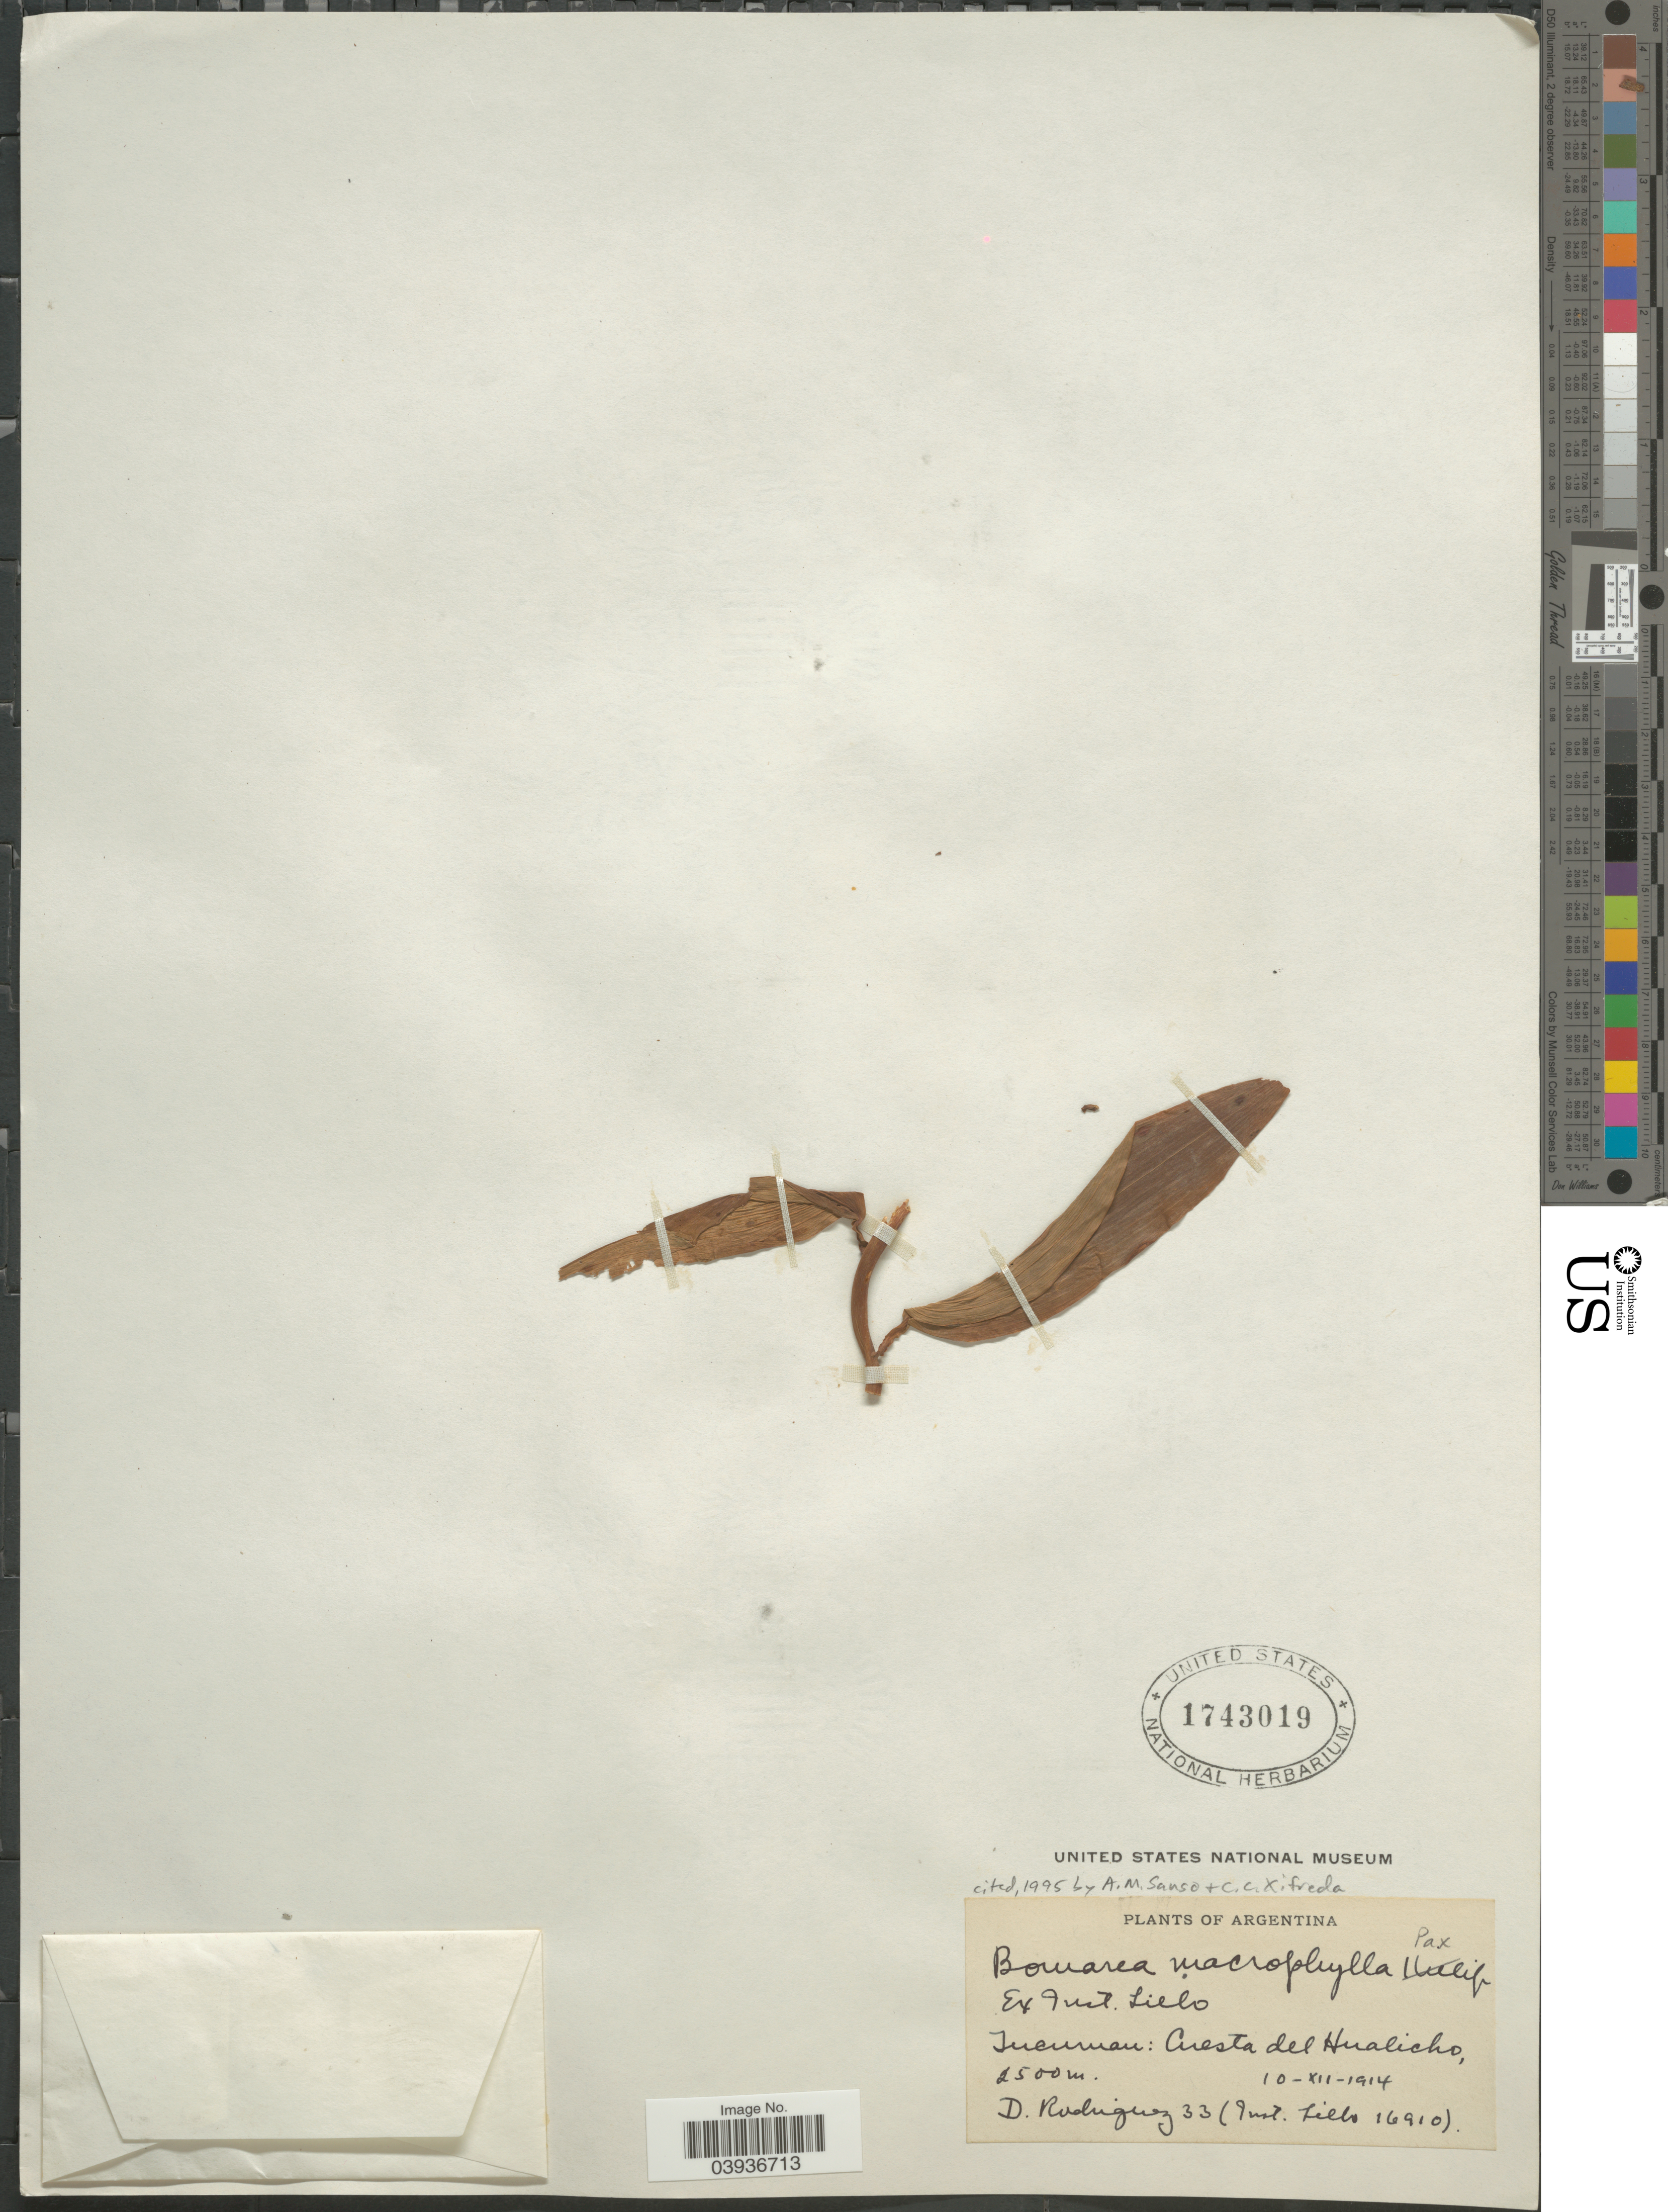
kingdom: Plantae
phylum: Tracheophyta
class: Liliopsida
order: Liliales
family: Alstroemeriaceae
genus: Bomarea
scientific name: Bomarea ovata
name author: (Cav.) Mirb.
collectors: D. Rodriguez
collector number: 33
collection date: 1914-12-10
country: Argentina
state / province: Tucuman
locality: Cuesta del Hualicho.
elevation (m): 2500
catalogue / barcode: US 1743019